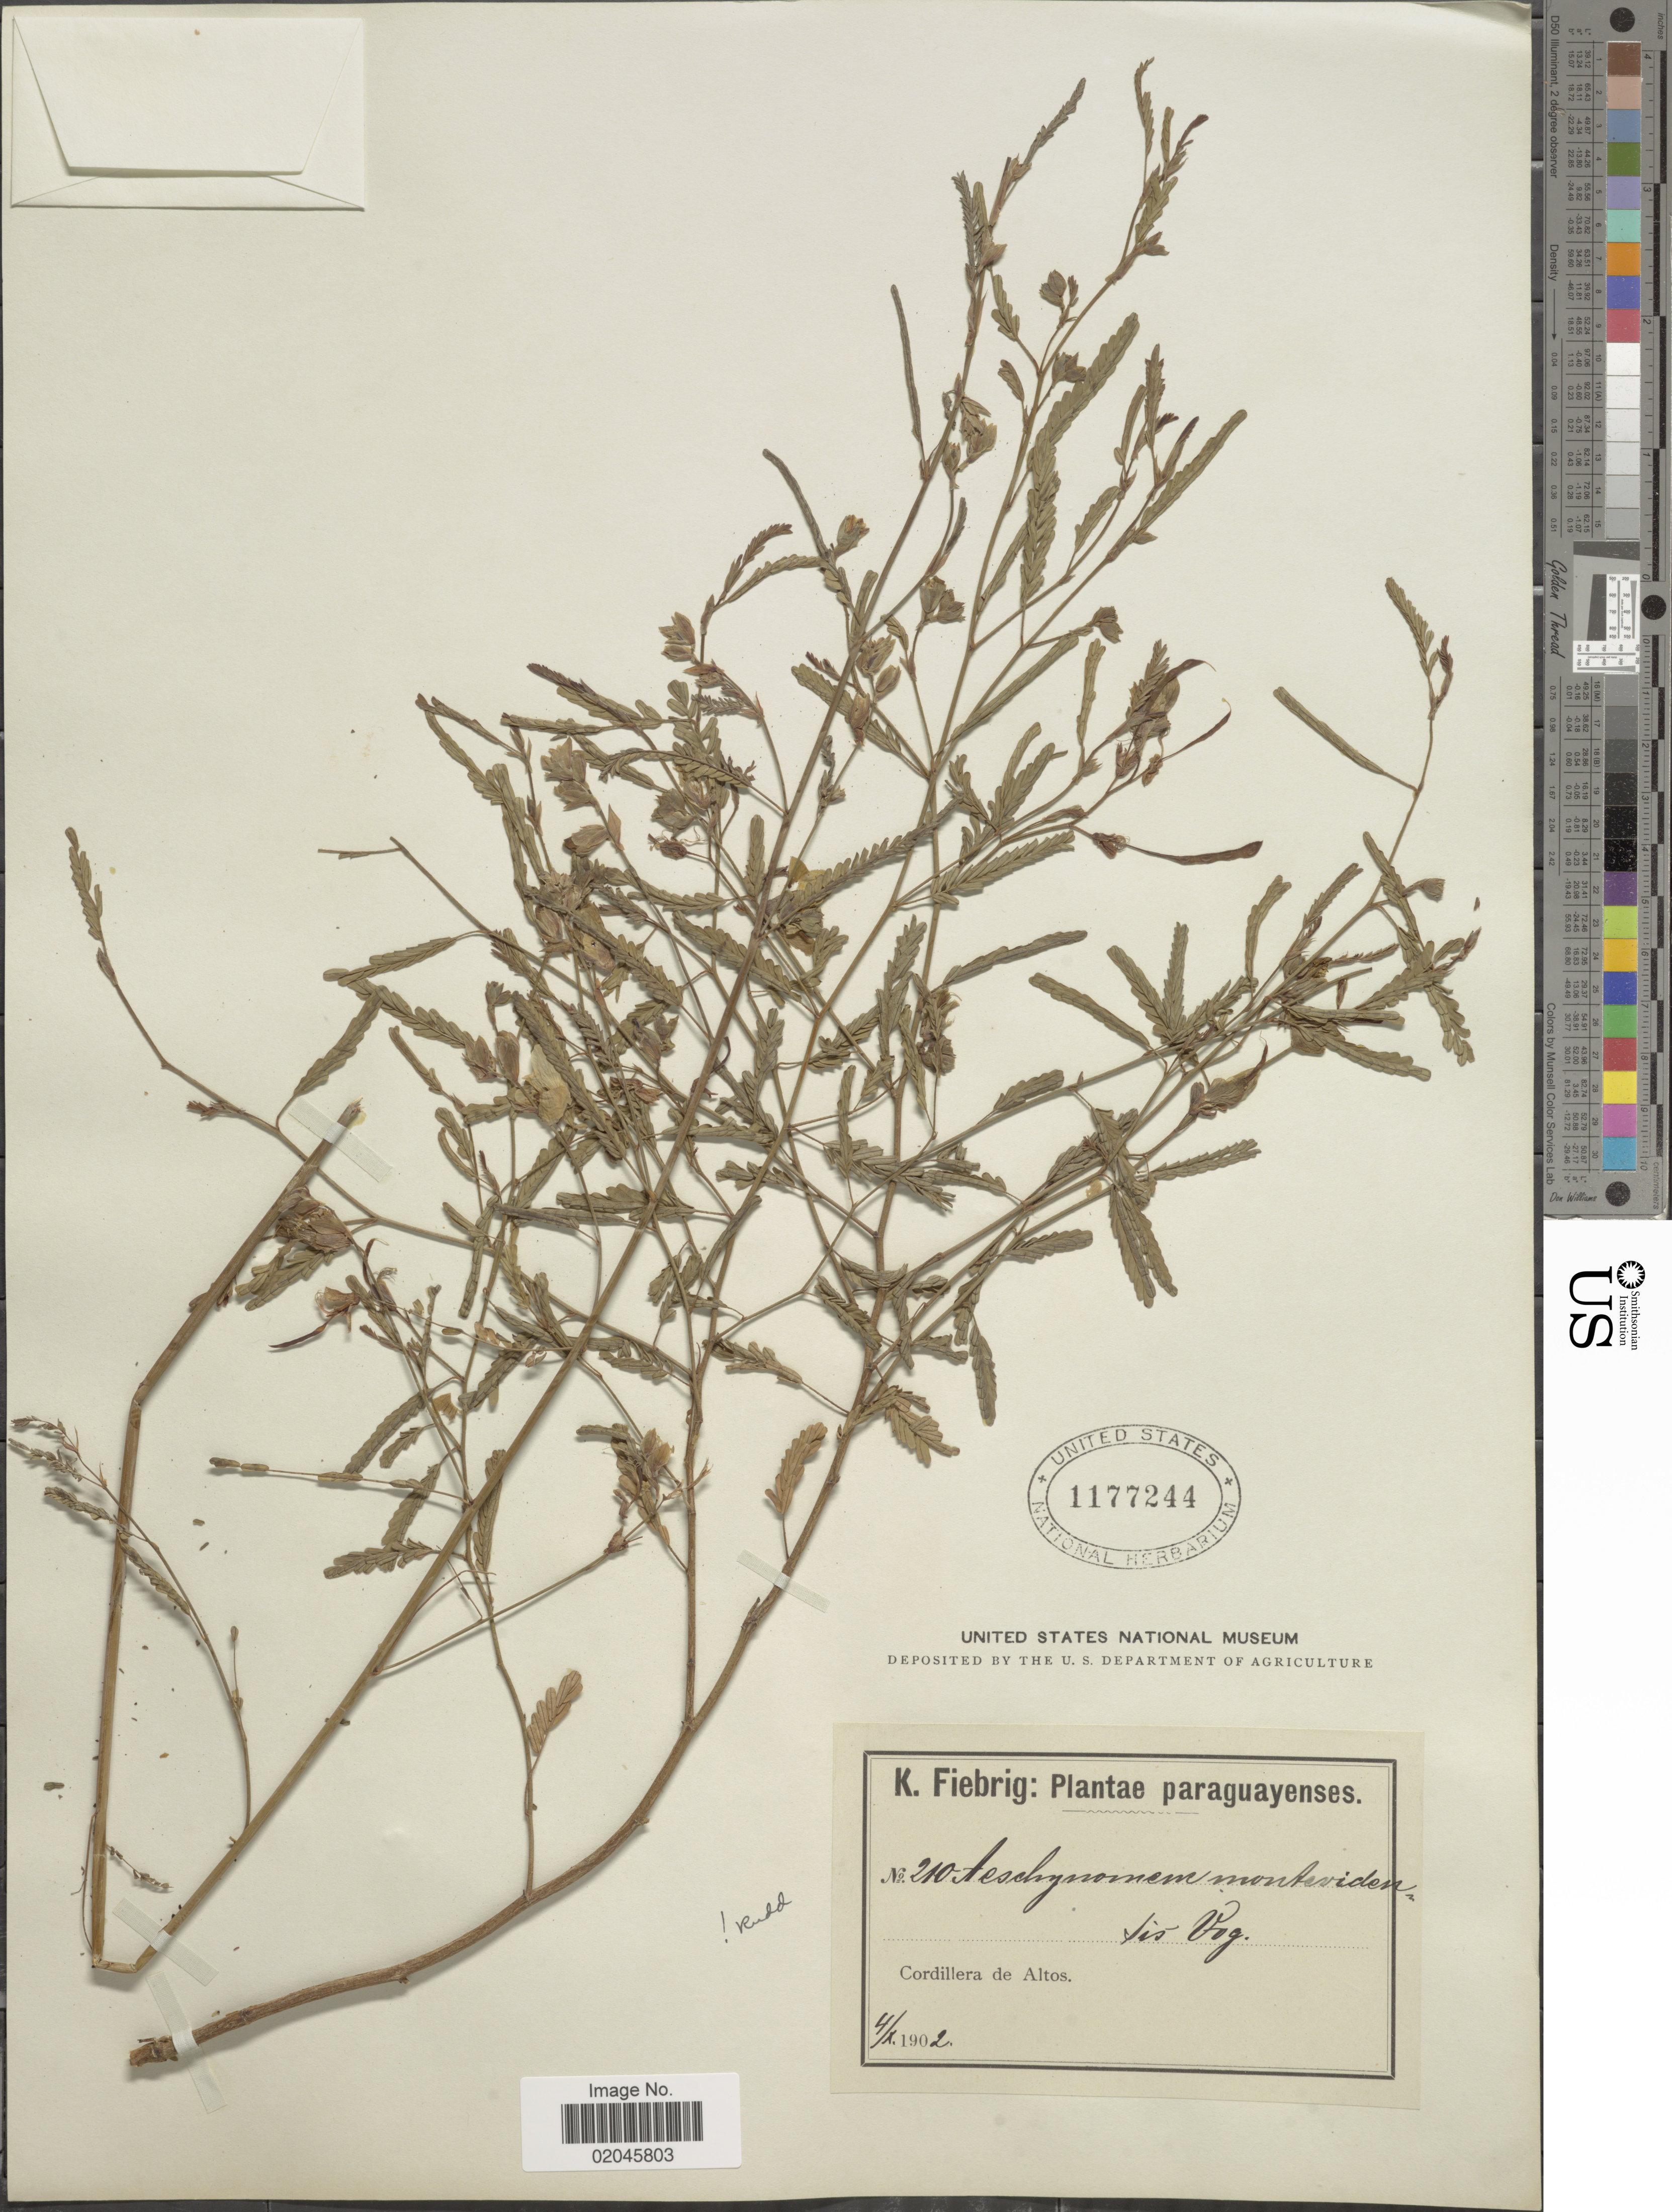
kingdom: Plantae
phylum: Tracheophyta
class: Magnoliopsida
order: Fabales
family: Fabaceae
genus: Aeschynomene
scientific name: Aeschynomene montevidensis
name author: Vogel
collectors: K. Fiebrig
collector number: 210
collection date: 1902-10-04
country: Paraguay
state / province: Cordillera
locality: Cordillera de Altos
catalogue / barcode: US 1177244